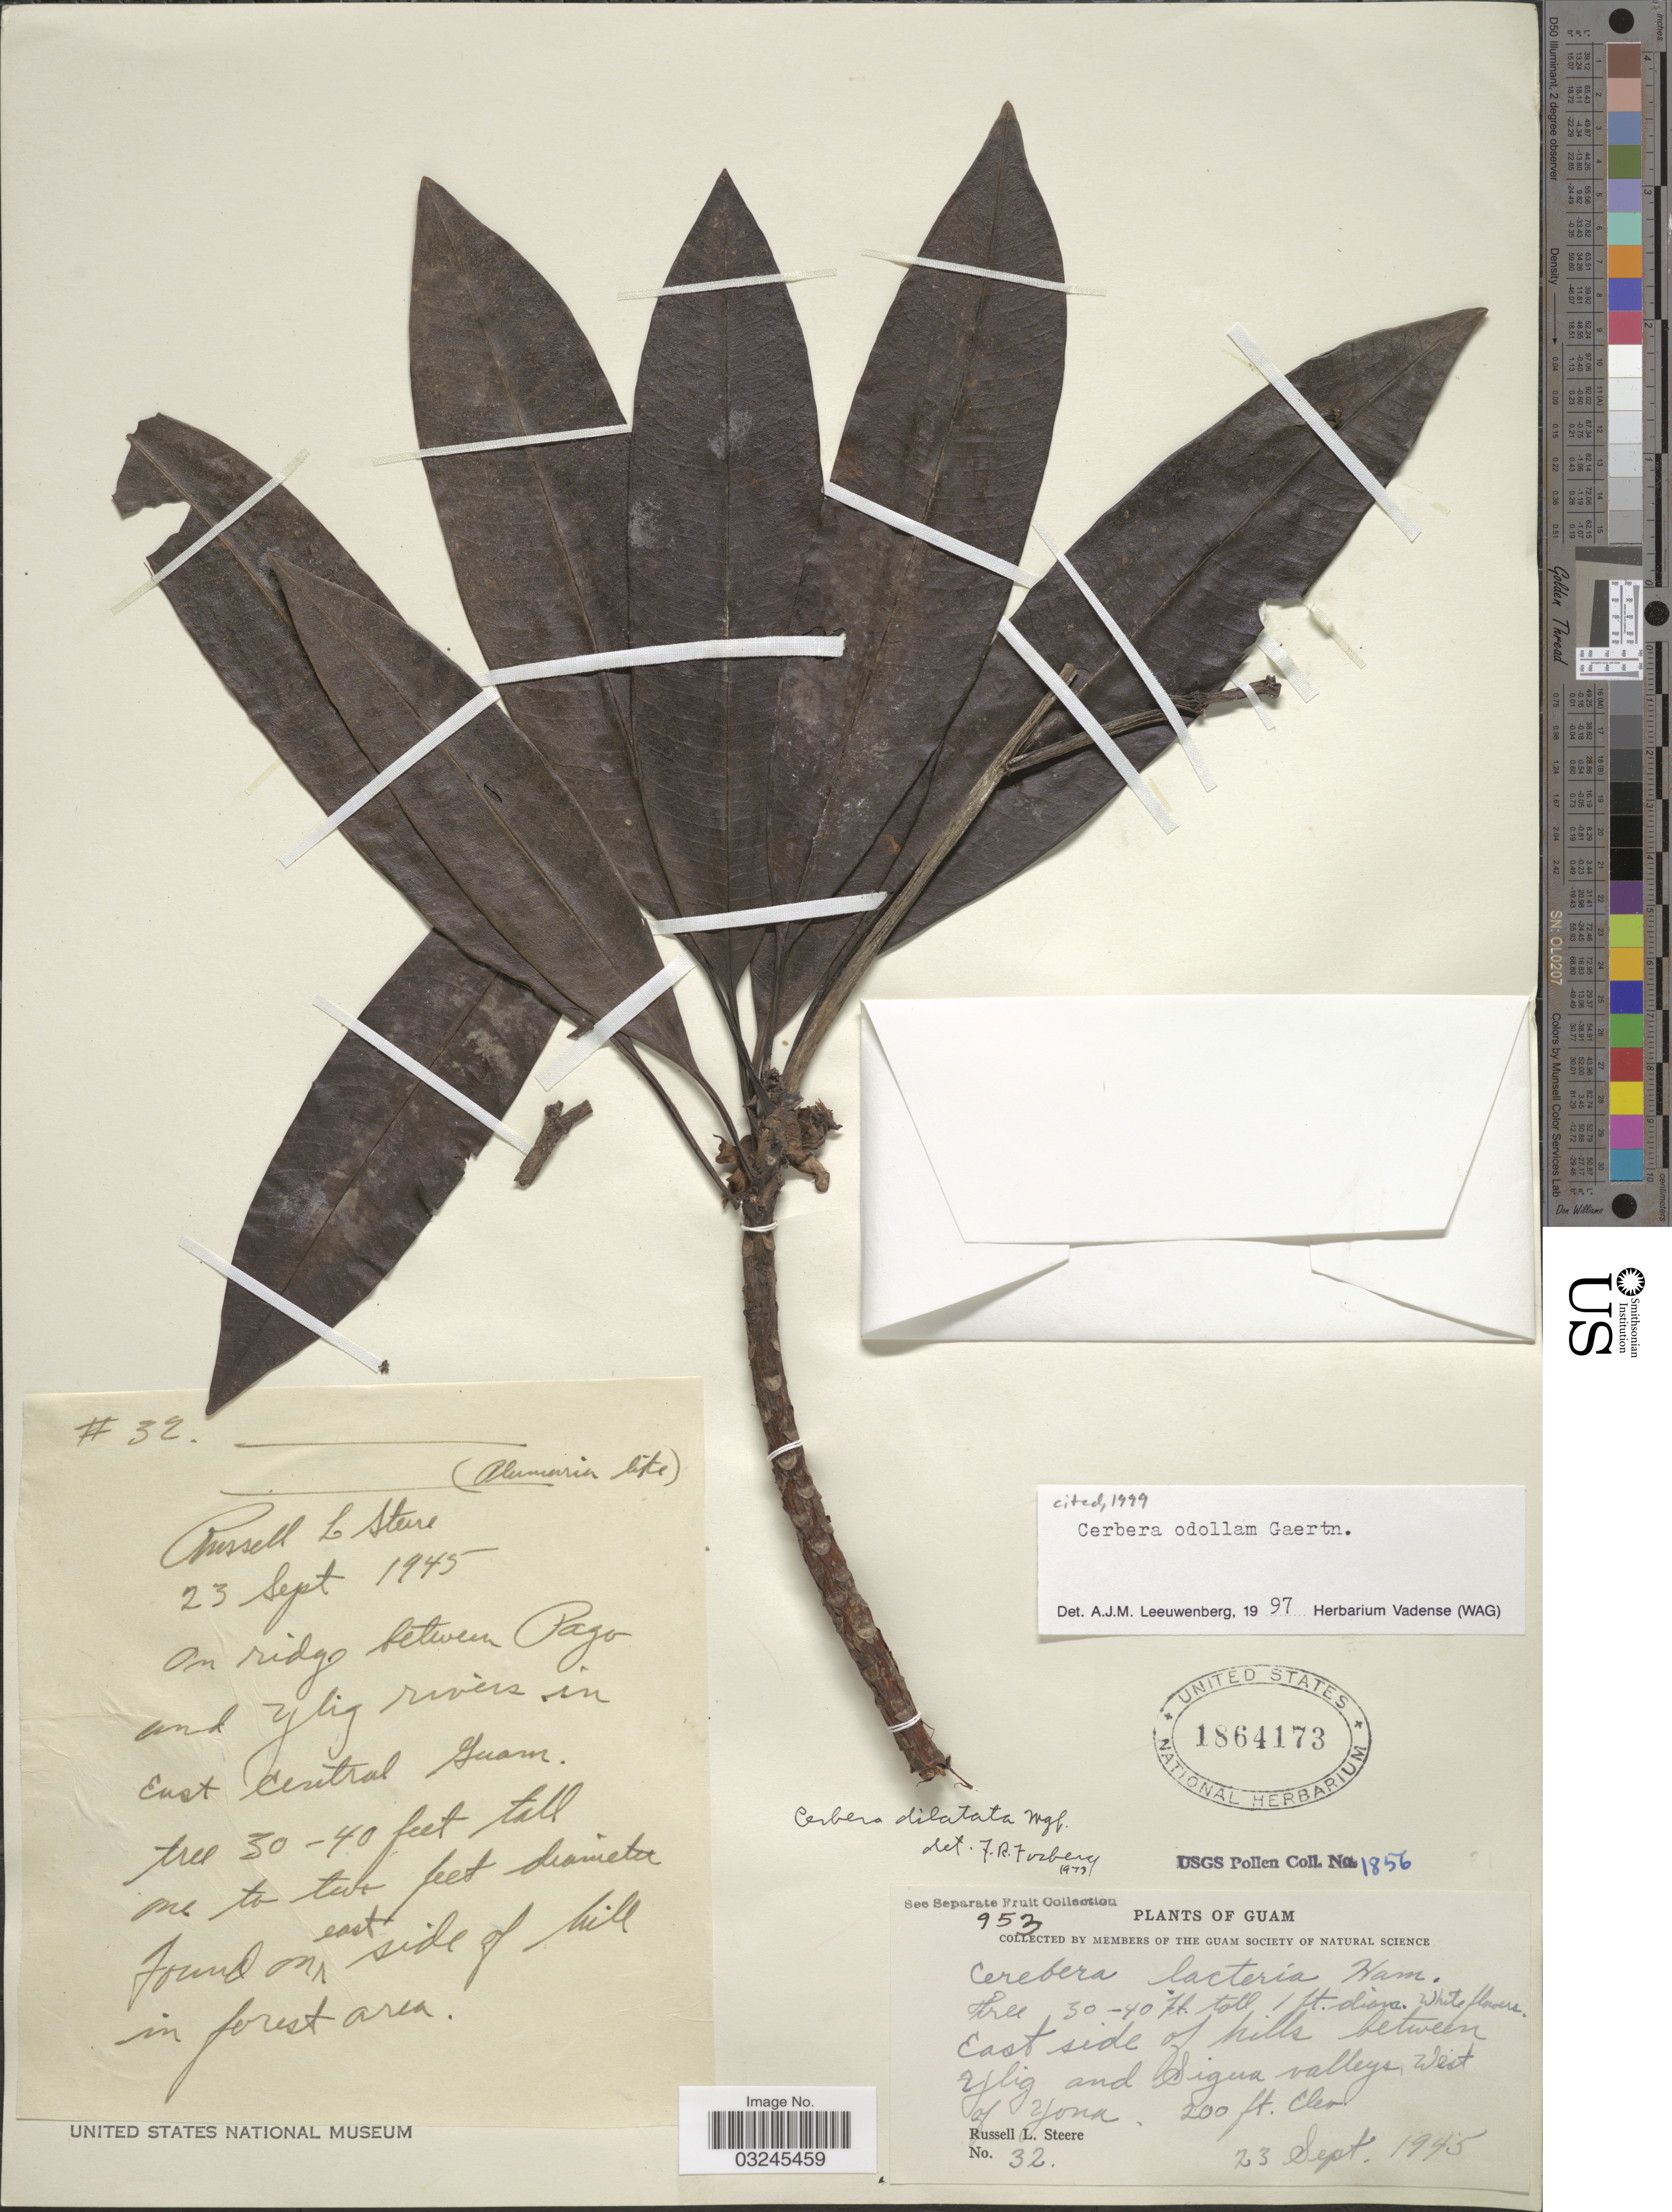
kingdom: Plantae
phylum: Tracheophyta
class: Magnoliopsida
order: Gentianales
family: Apocynaceae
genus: Cerbera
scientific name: Cerbera odollam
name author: Gaertn.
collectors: R. L. Steere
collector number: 32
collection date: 1945-09-23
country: Guam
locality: East side of hills between Ylig and Sigua valleys, West of Yona. On ridge between Pago and Ylig rivers in East Central Guam.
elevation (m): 61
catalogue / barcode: US 1864173